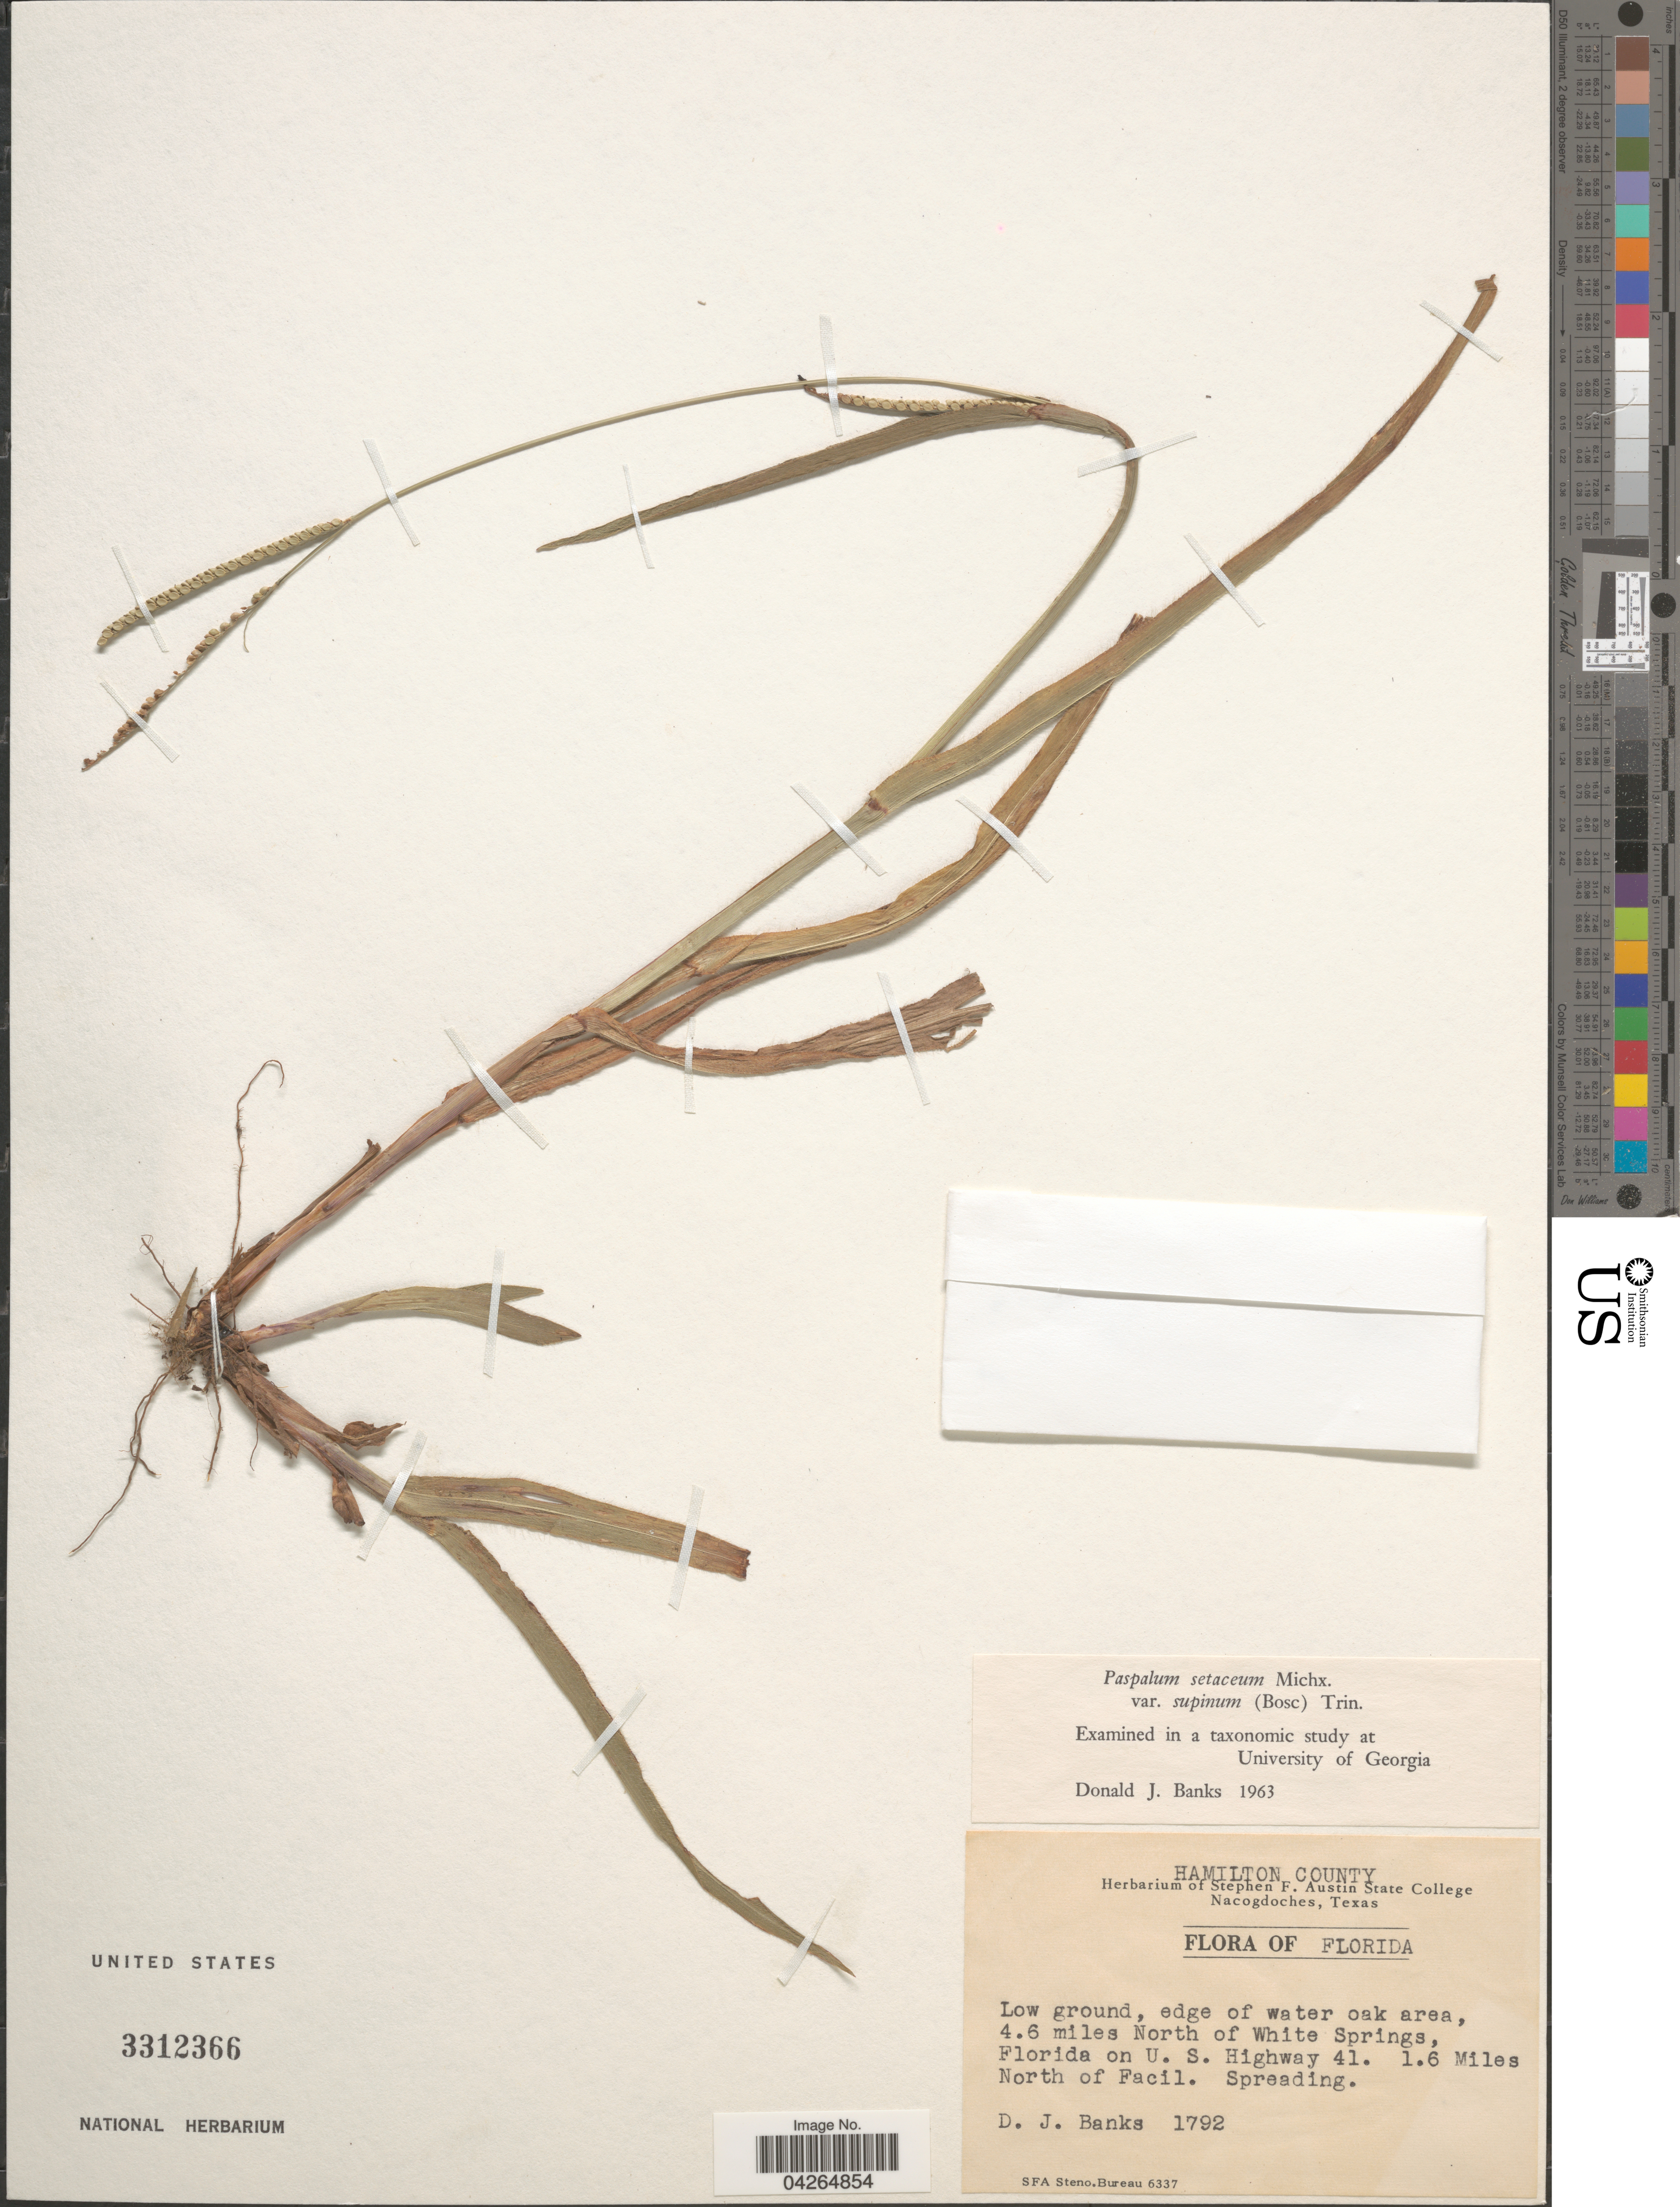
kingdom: Plantae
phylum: Tracheophyta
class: Liliopsida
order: Poales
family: Poaceae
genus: Paspalum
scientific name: Paspalum setaceum var. supinum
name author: (Bosc ex Poir.) Trin.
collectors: D. J. Banks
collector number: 1792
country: United States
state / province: Florida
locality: Hamilton County. Low ground, edge of water oak area, 4.6 miles North of White Springs, Florida on U.S. Highway 41. 1.6 Miles North of Facil.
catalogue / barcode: US 3312366